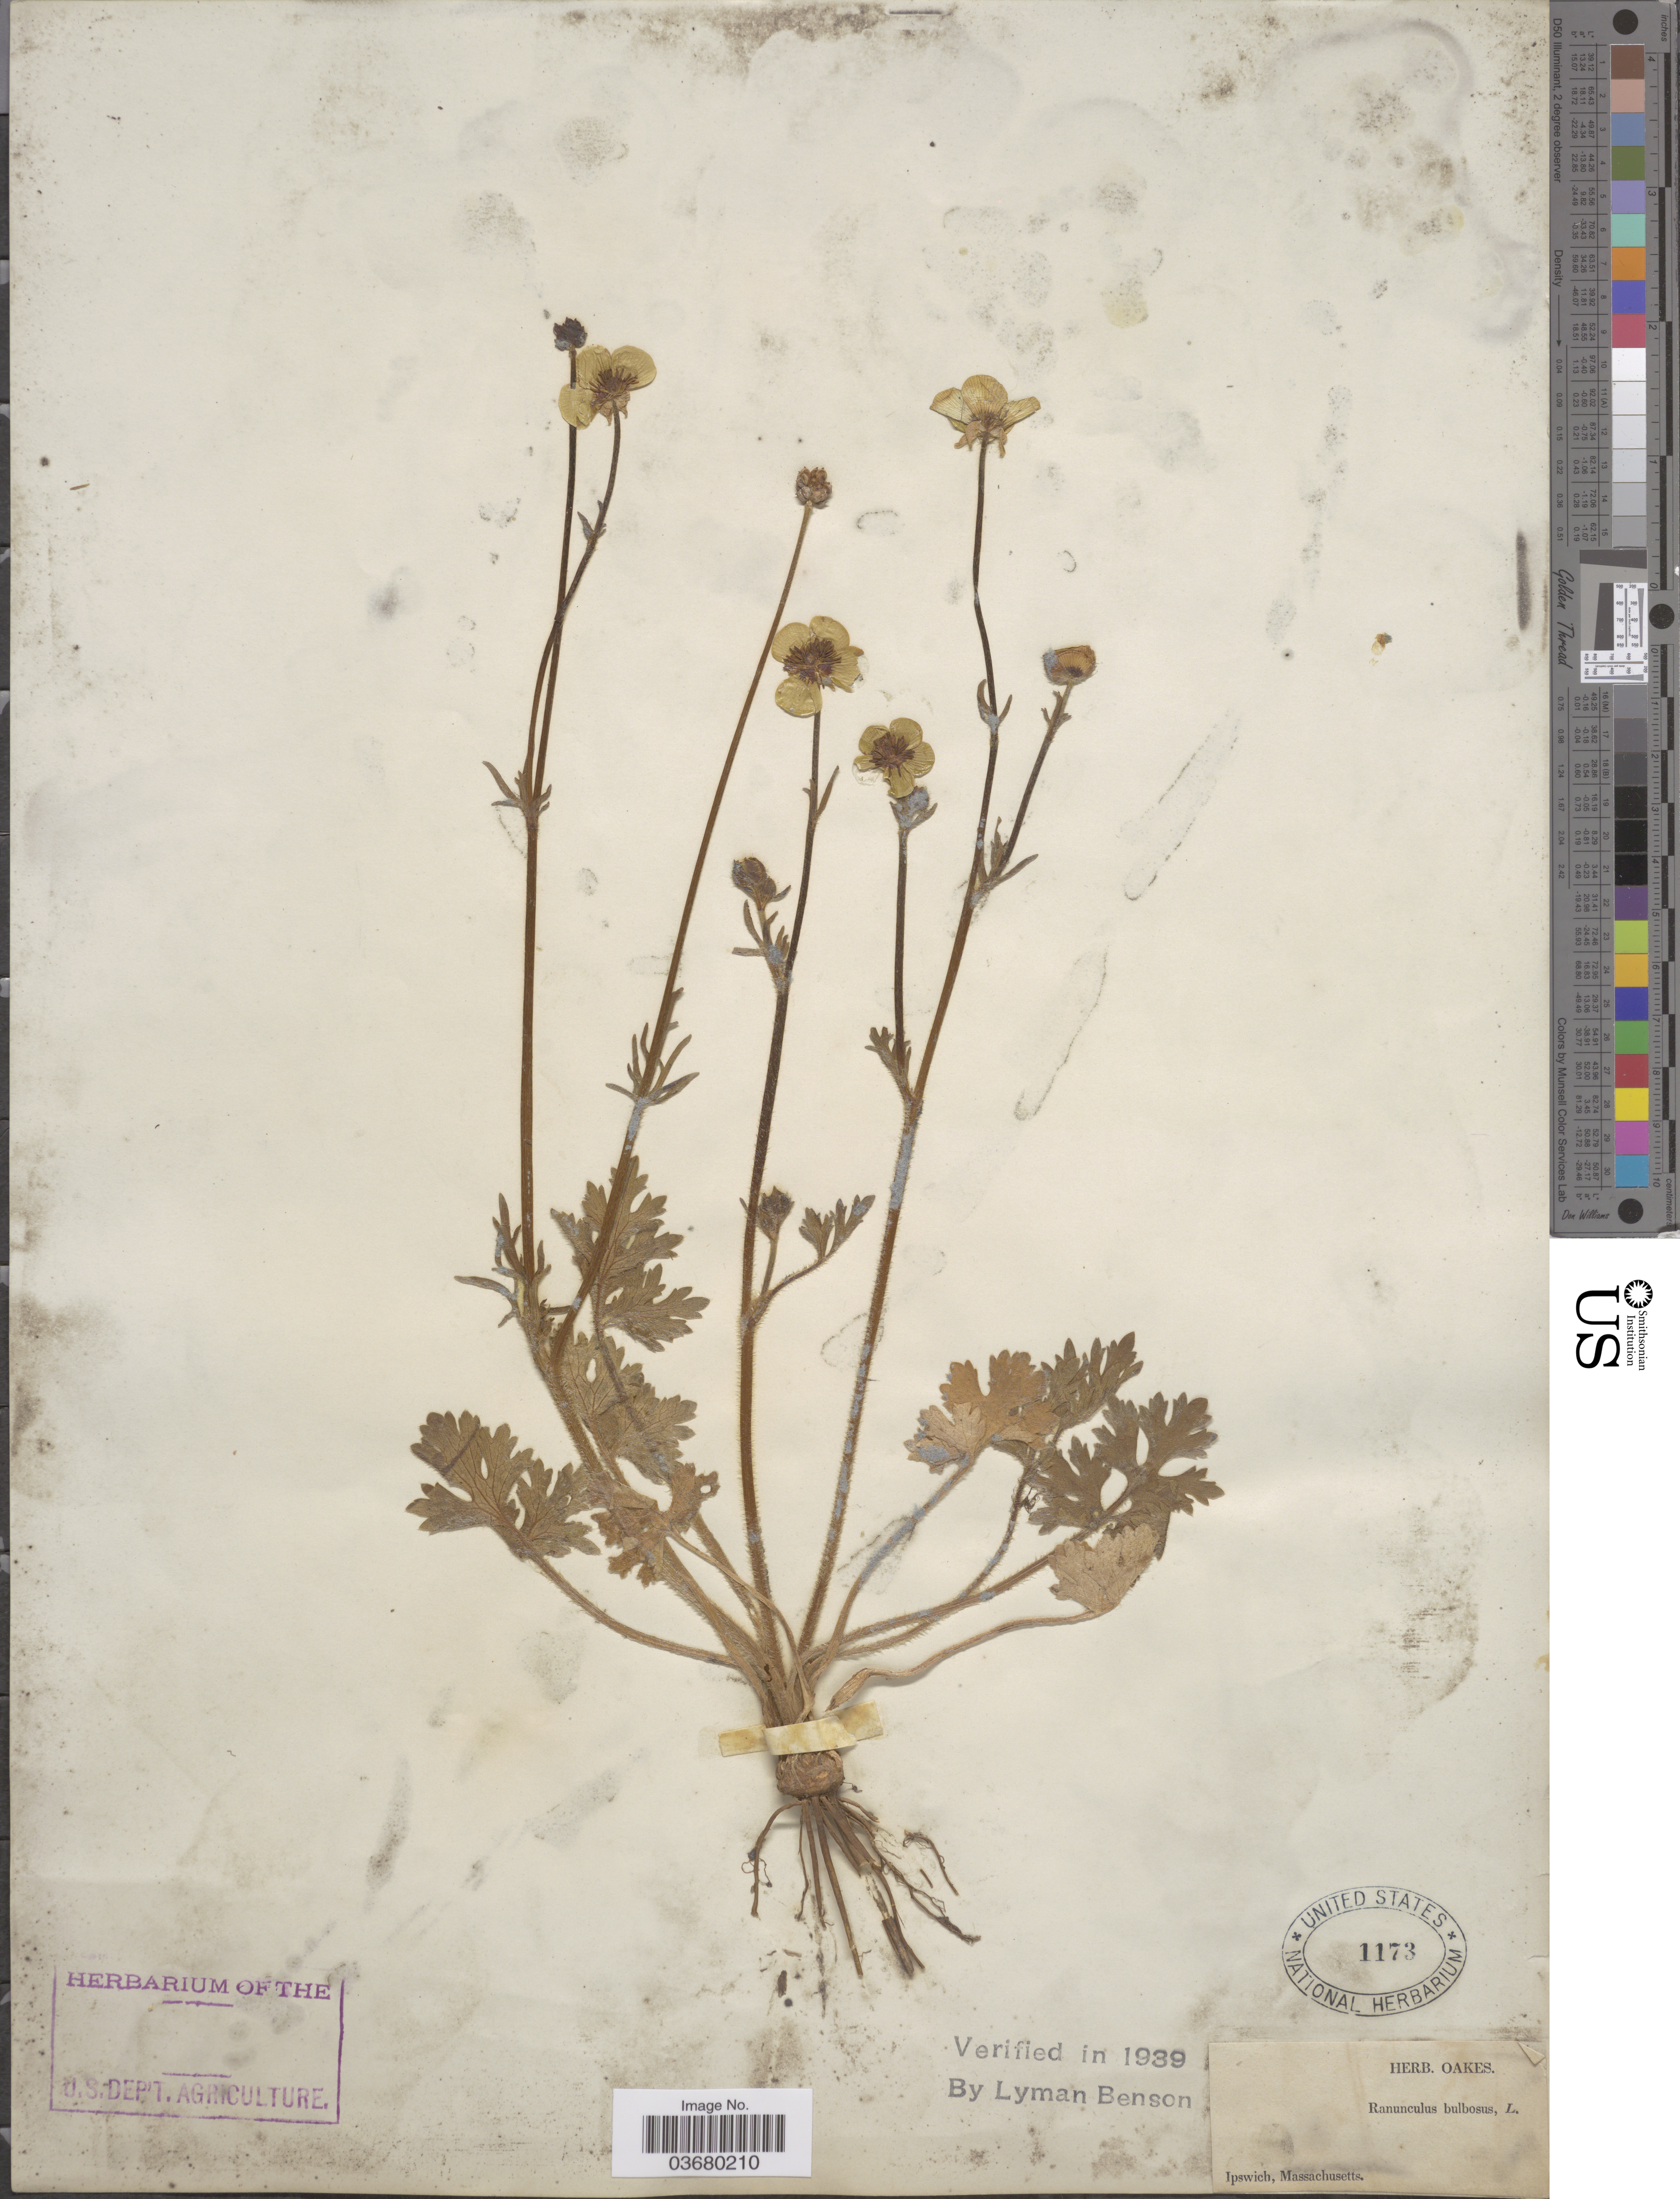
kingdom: Plantae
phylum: Tracheophyta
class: Magnoliopsida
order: Ranunculales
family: Ranunculaceae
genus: Ranunculus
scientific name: Ranunculus bulbosus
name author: L.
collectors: ex herb. Oakes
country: United States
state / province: Massachusetts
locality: Ipswich.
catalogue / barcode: US 1173